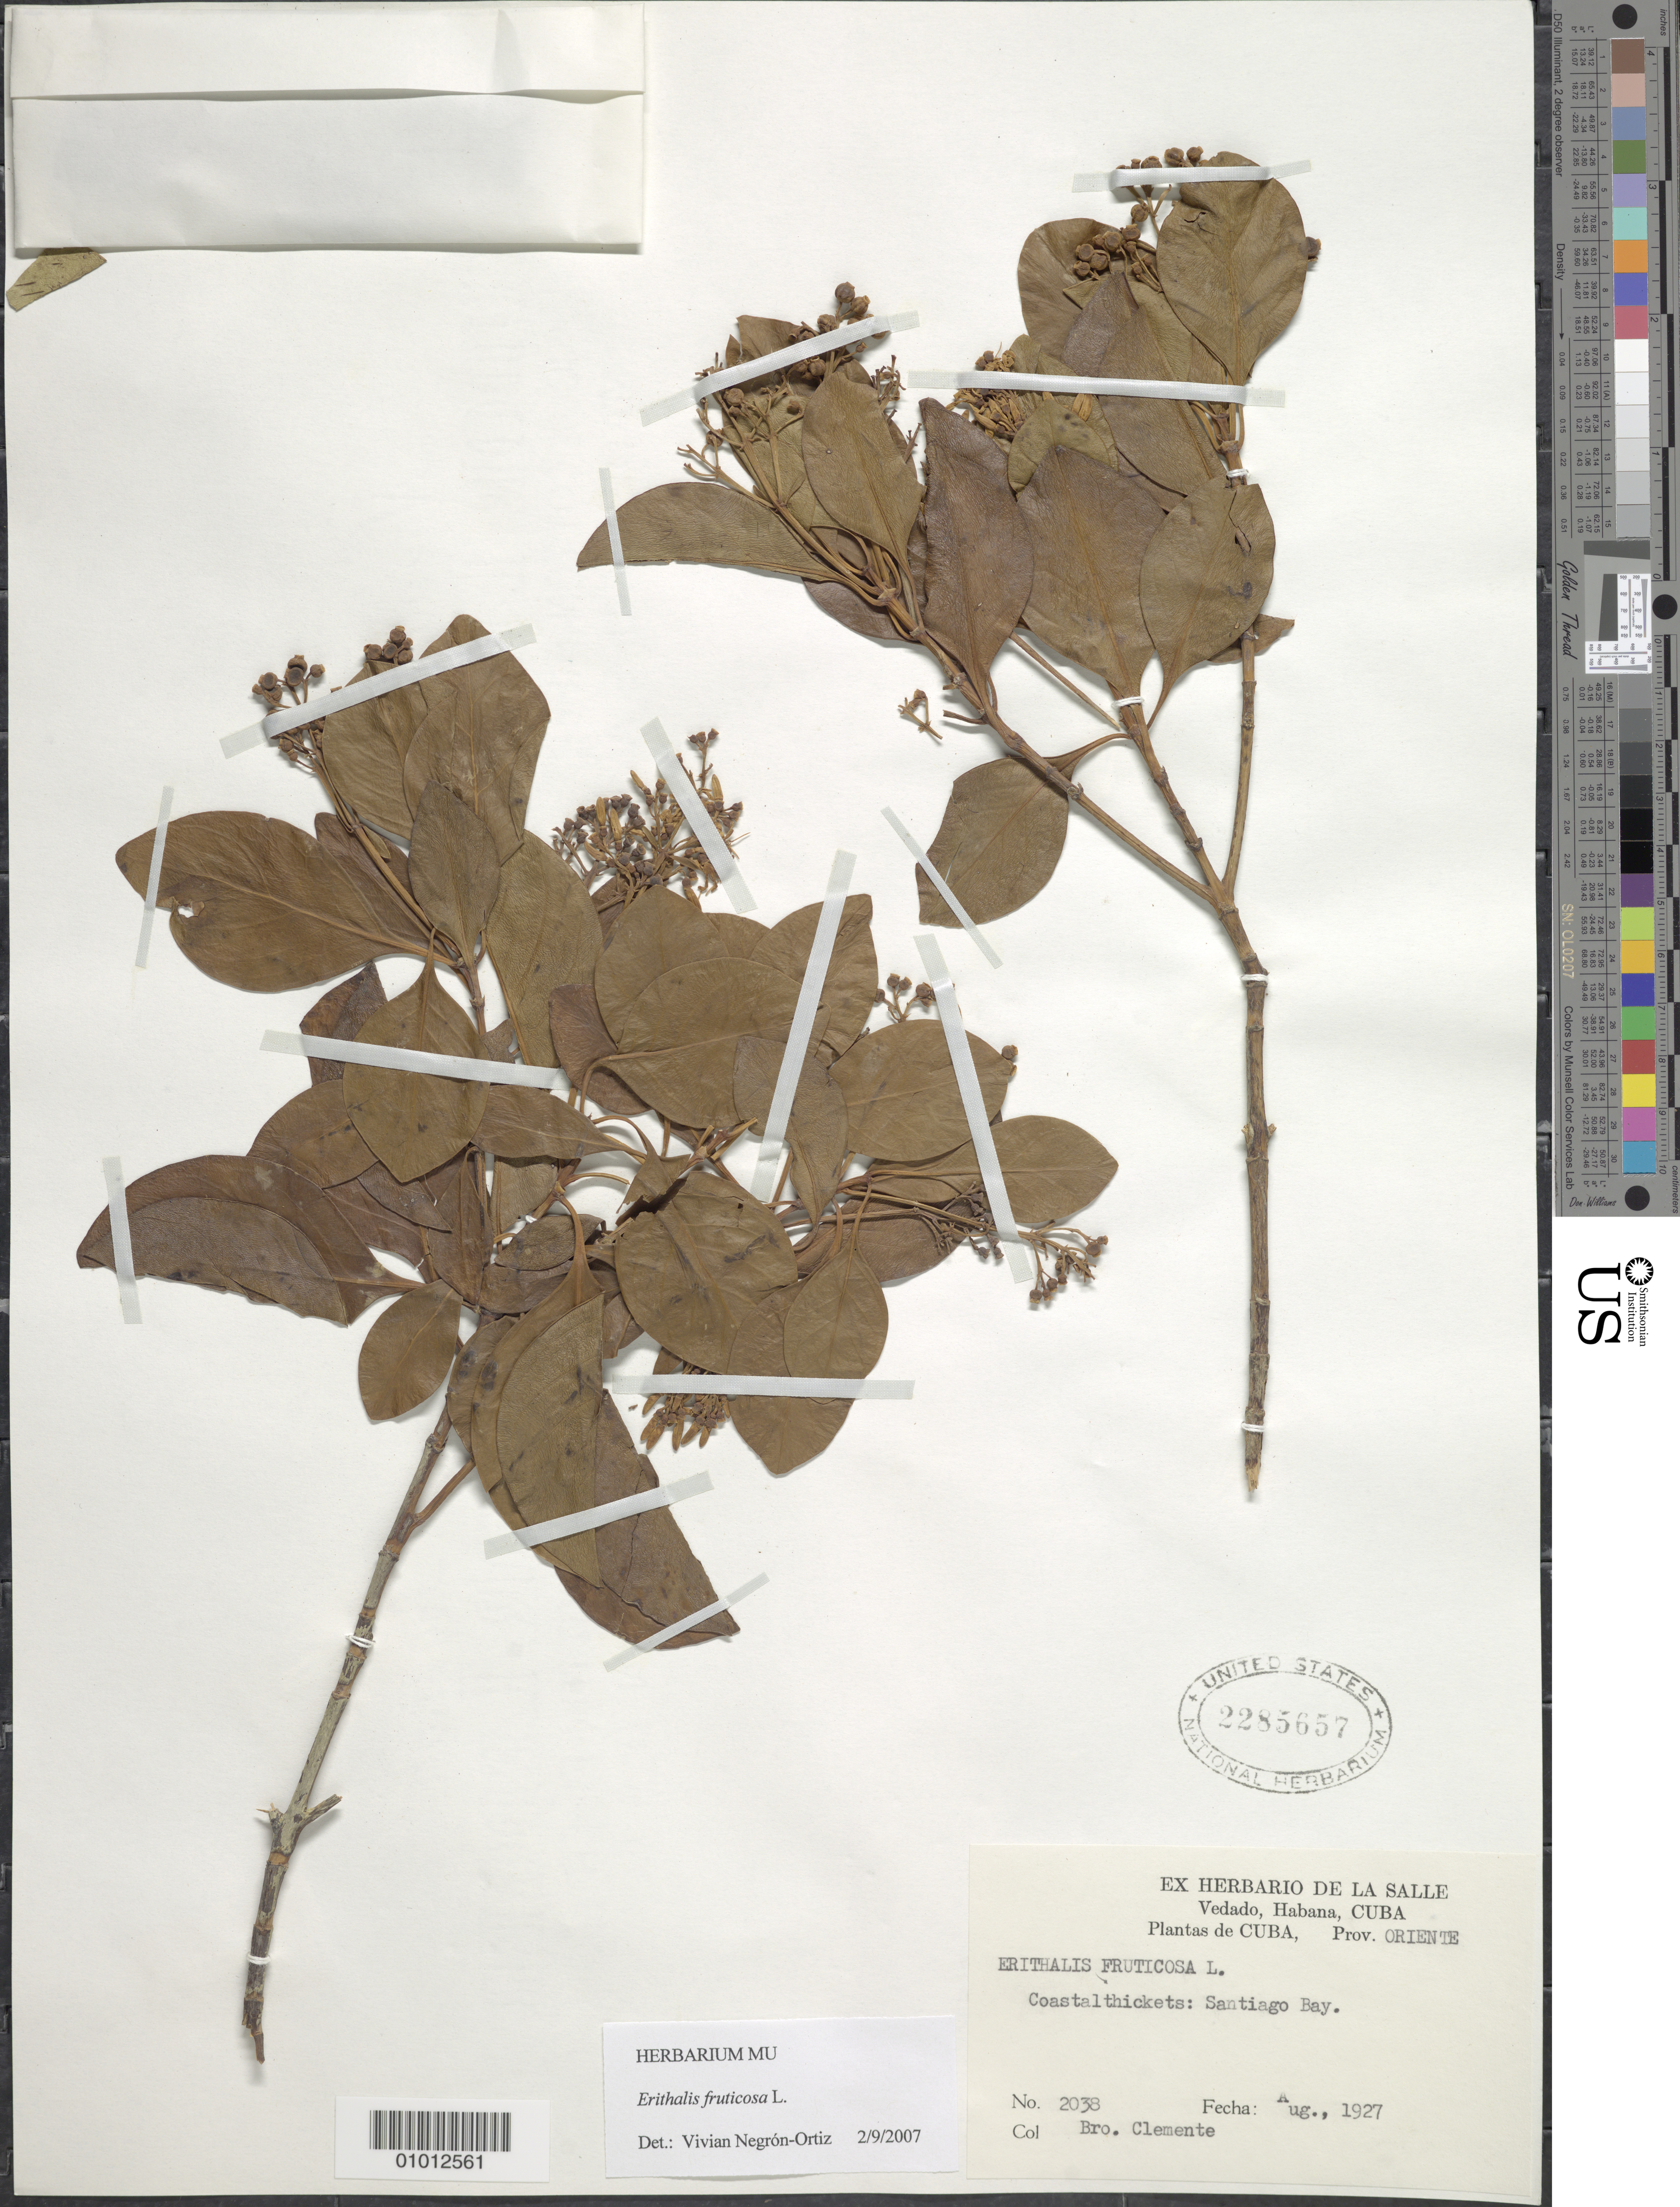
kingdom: Plantae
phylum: Tracheophyta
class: Magnoliopsida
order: Gentianales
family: Rubiaceae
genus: Erithalis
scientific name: Erithalis fruticosa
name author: L.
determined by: Negrón-Ortiz, V.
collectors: Bro. Clemente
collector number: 2038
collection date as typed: Aug 1927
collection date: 1927-08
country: Cuba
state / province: Santiago de Cuba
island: Cuba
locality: Santiago Bay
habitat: Coastal thickets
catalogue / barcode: US 2285657